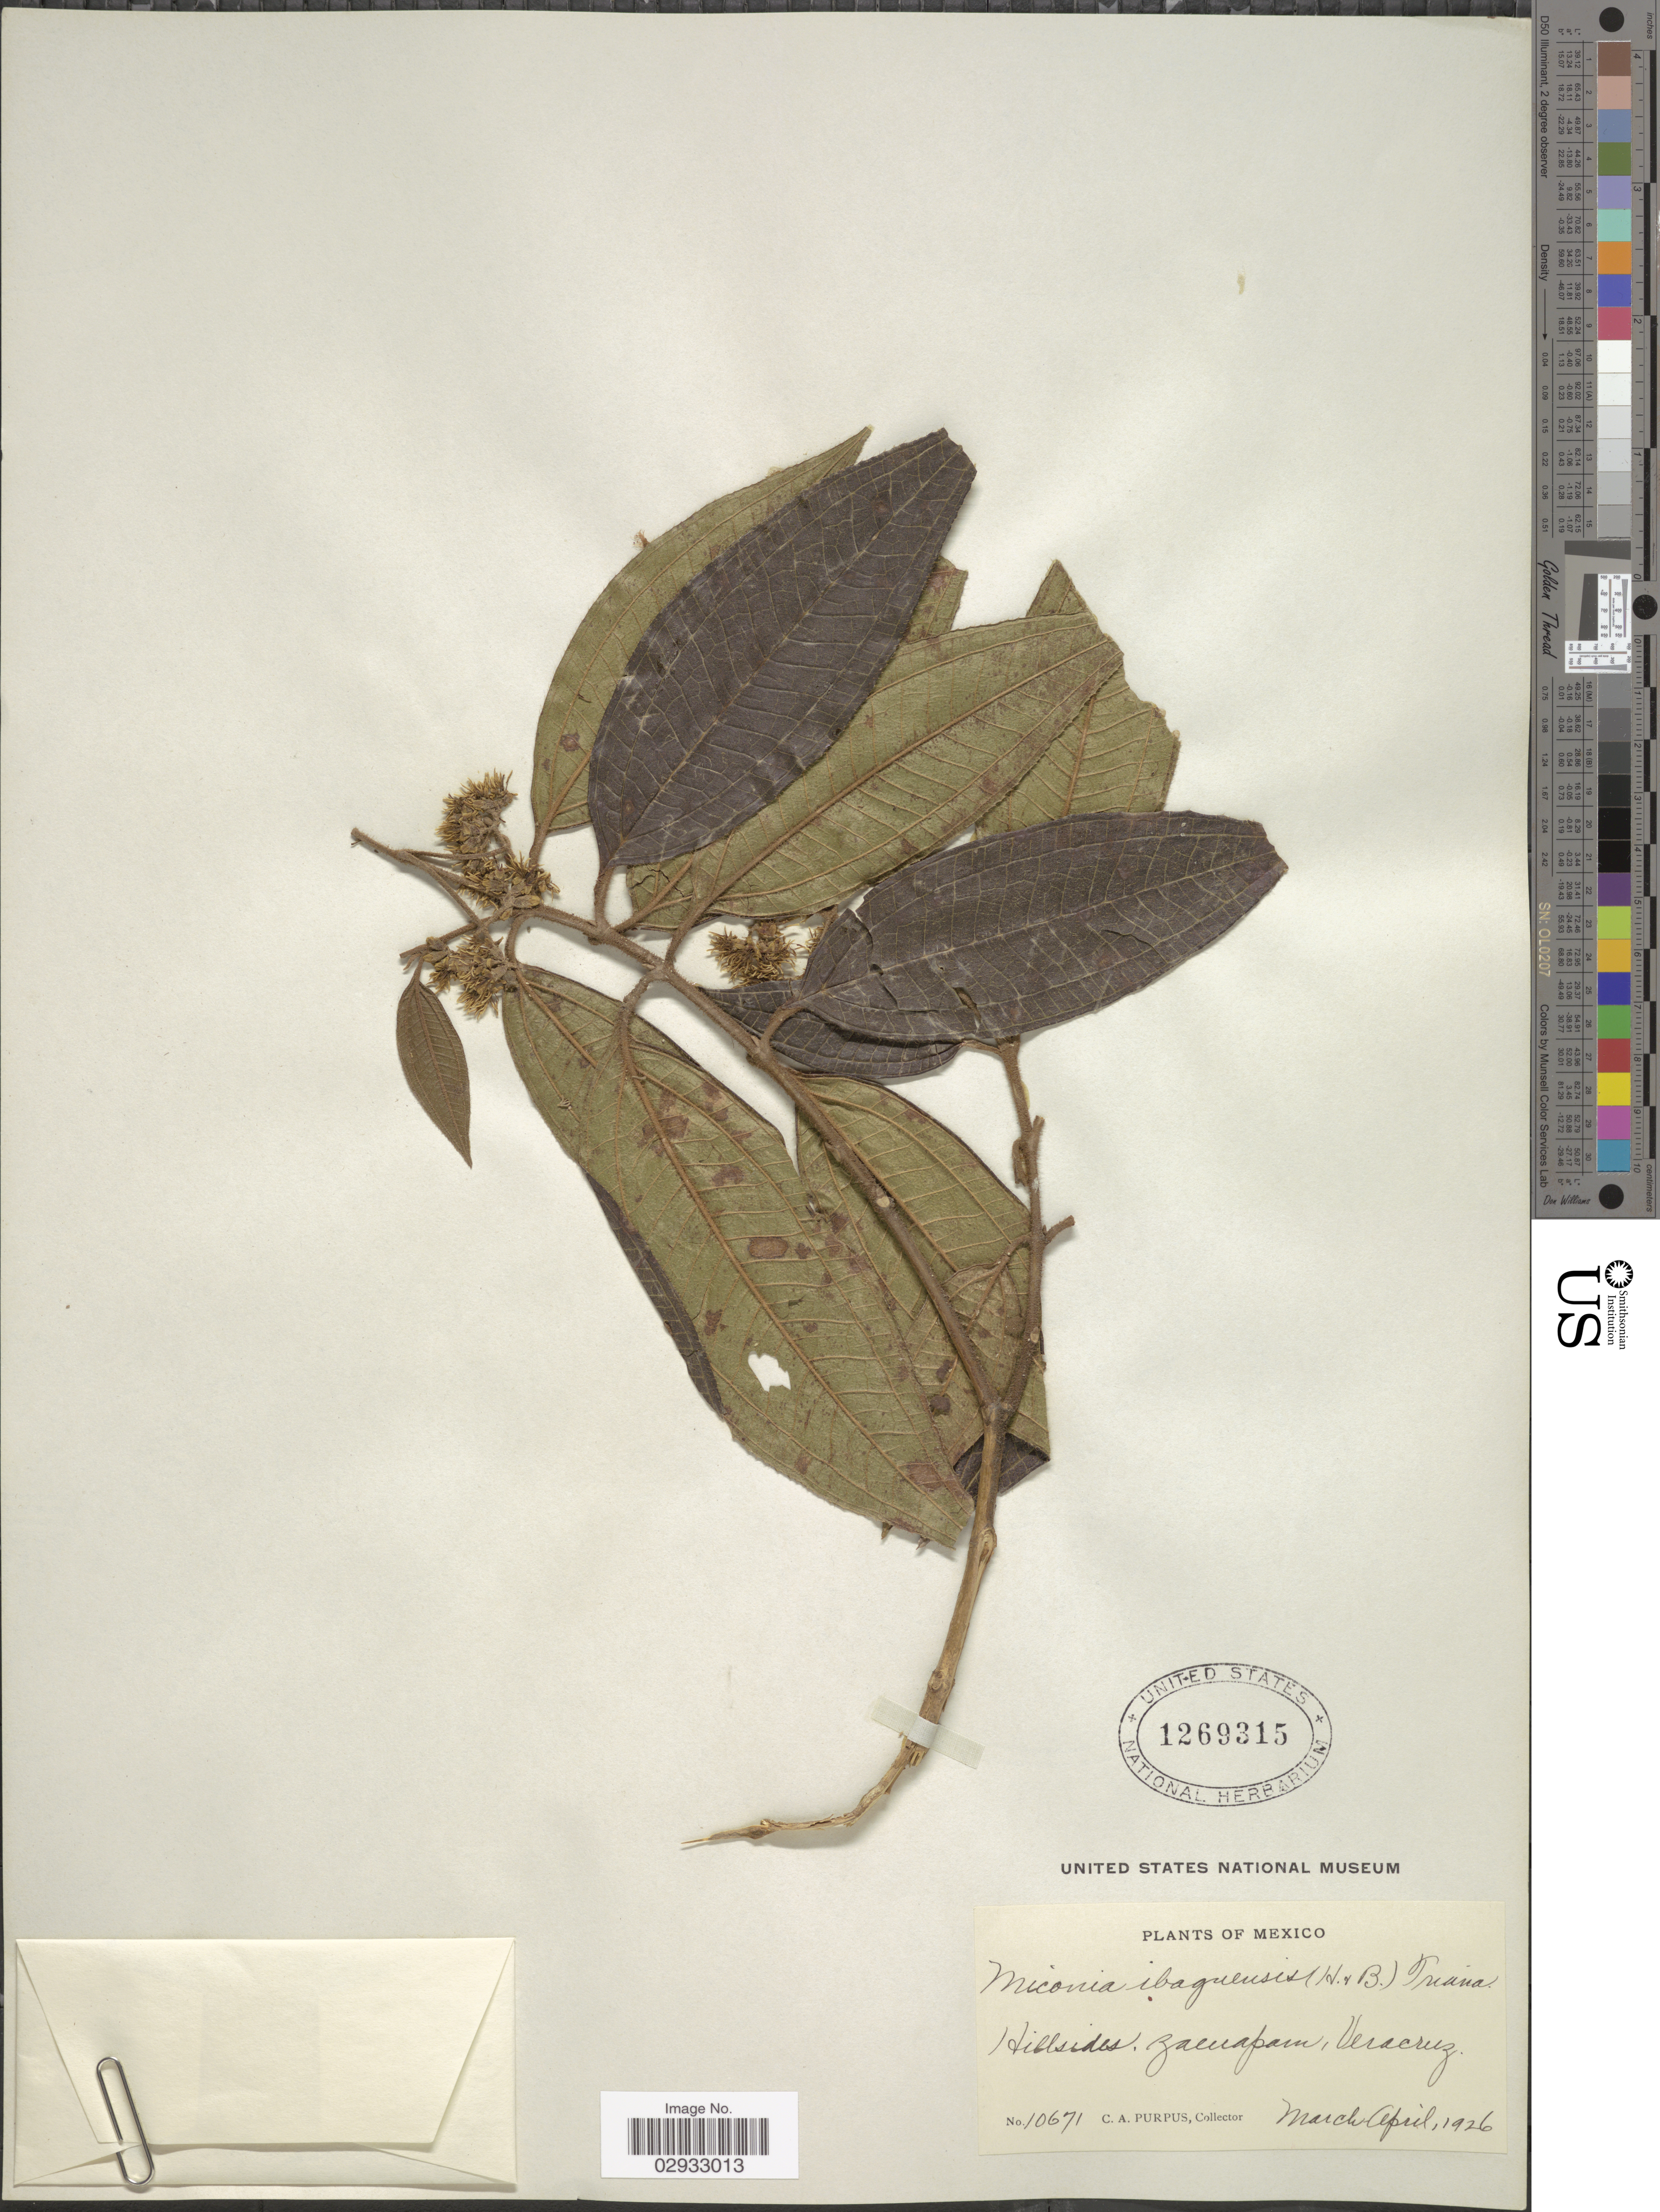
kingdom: Plantae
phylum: Tracheophyta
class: Magnoliopsida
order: Myrtales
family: Melastomataceae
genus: Miconia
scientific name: Miconia ibaguensis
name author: (Bonpl.) Triana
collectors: C. A. Purpus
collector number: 10671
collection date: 1926-03/1926-04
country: Mexico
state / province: Veracruz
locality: Hillsides, Zacuapam, Veracruz.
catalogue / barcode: US 1269315